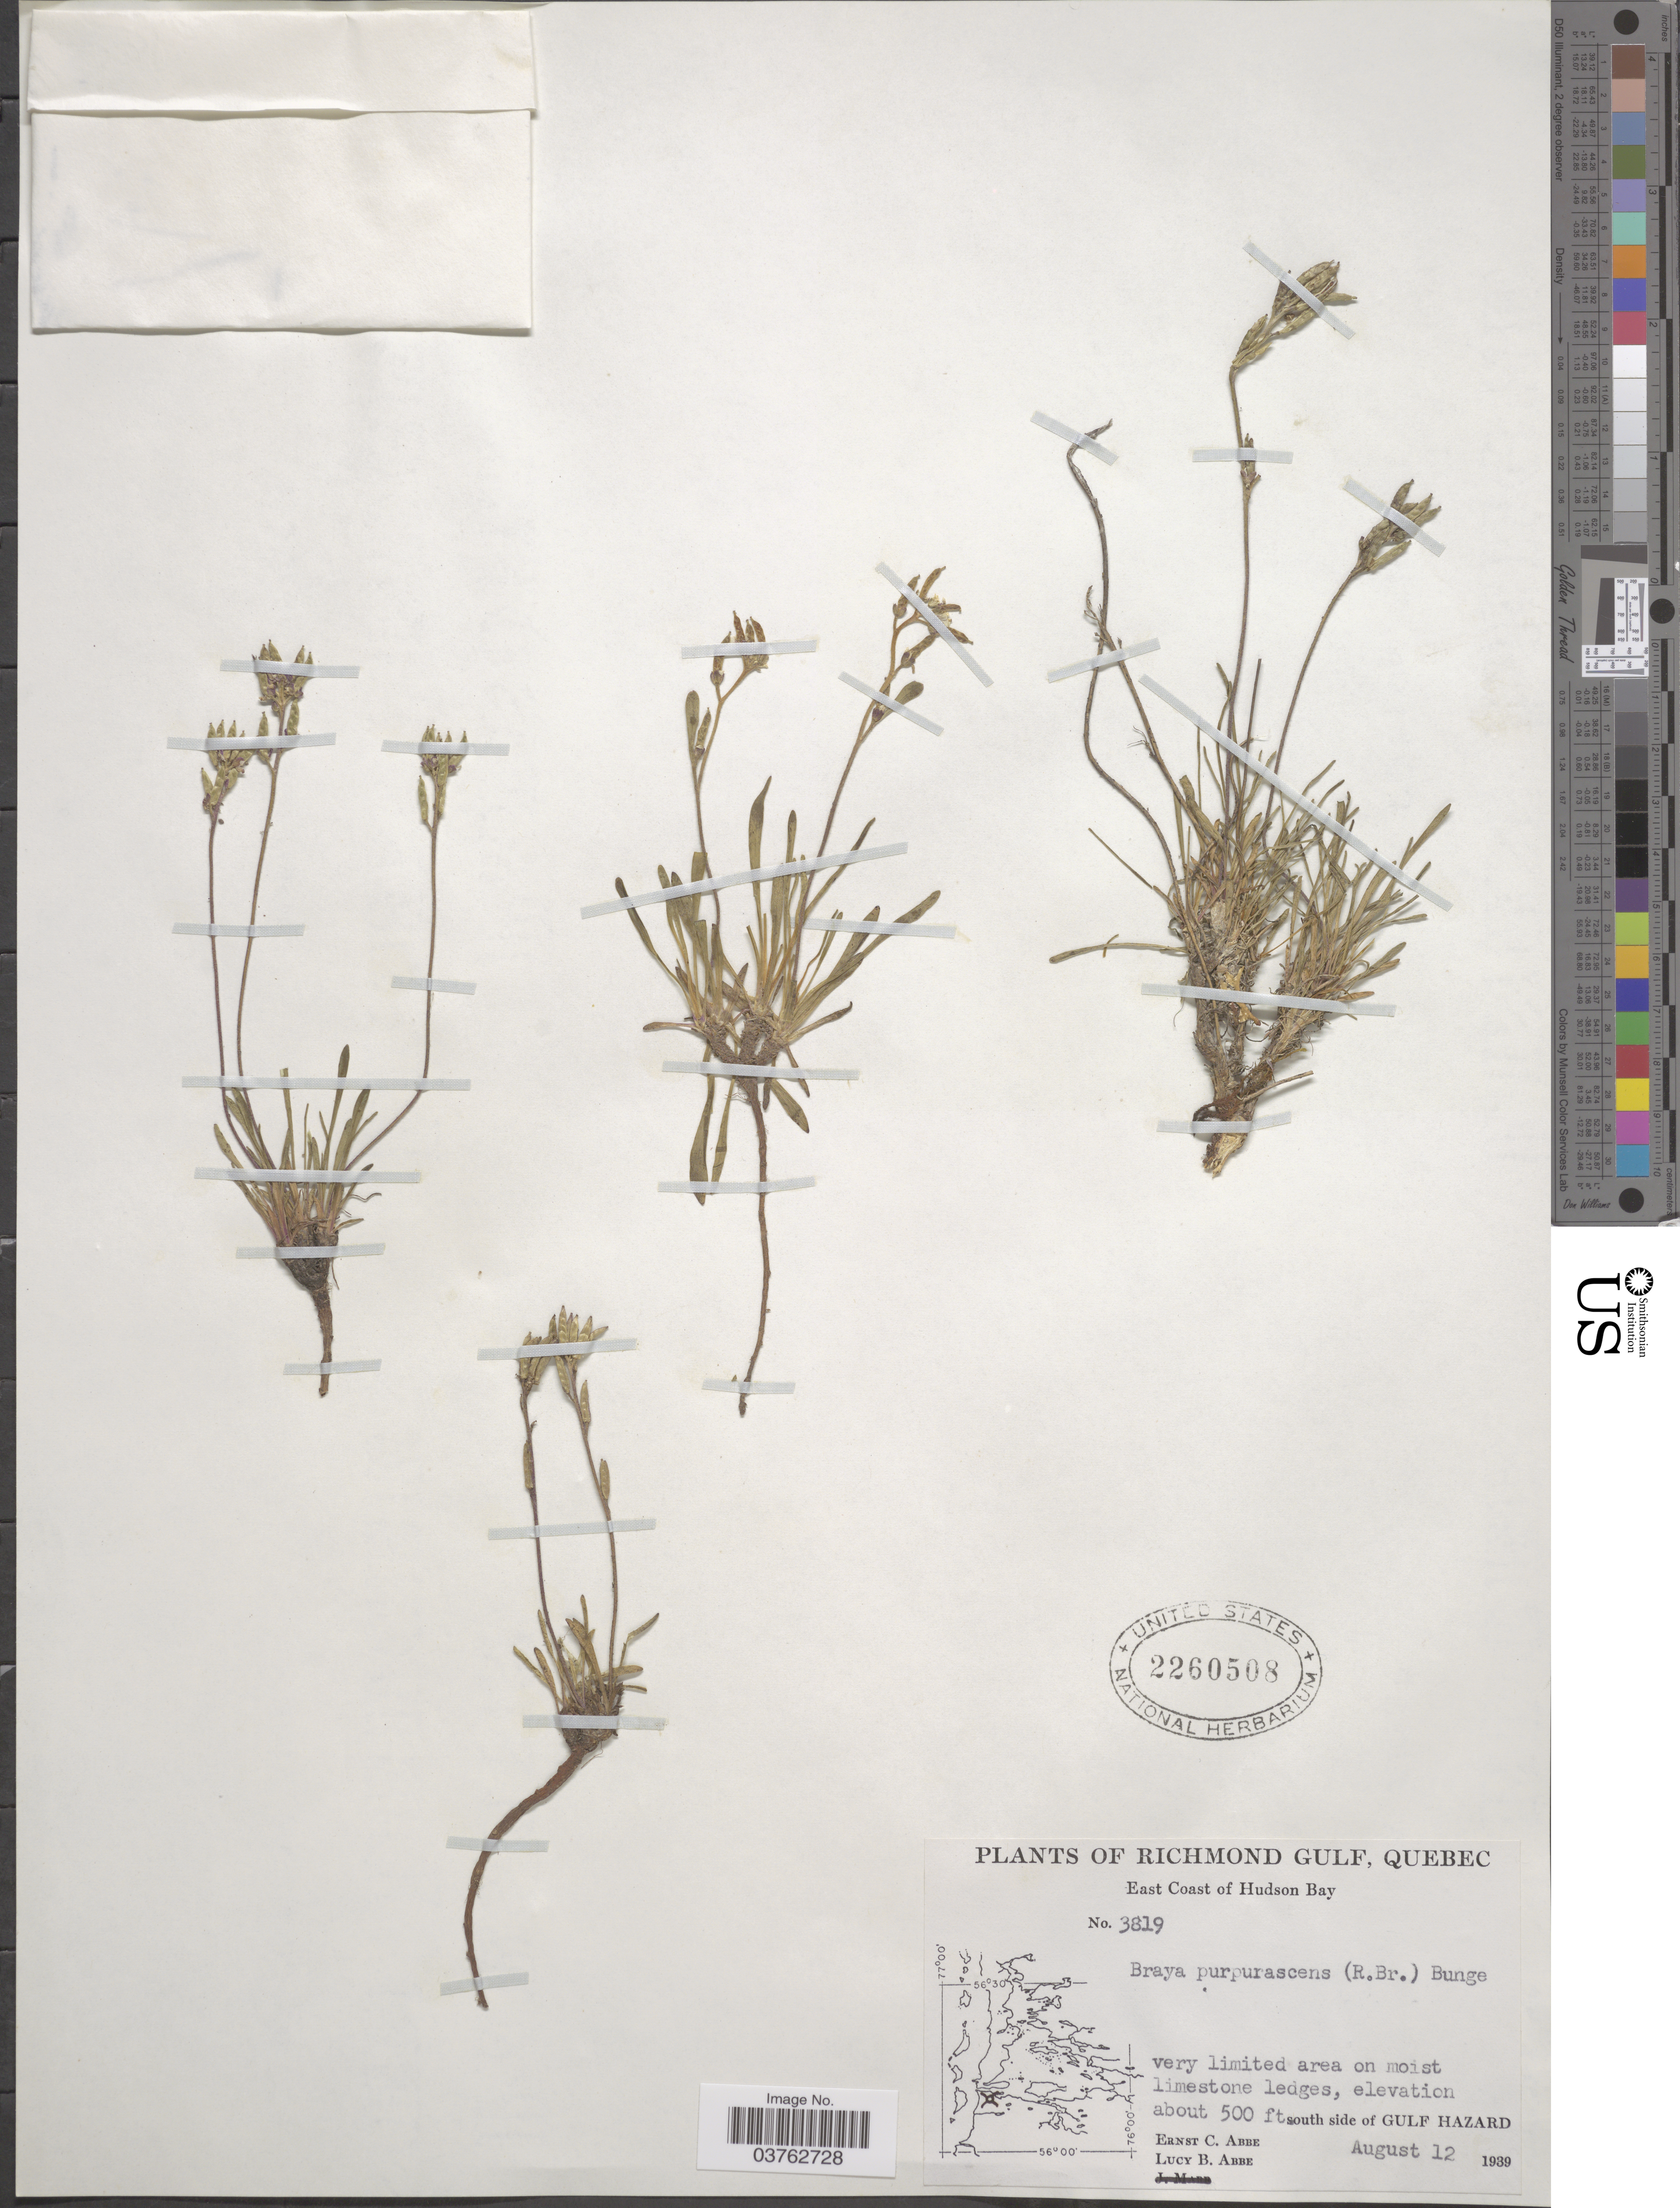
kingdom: Plantae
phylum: Tracheophyta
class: Magnoliopsida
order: Brassicales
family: Brassicaceae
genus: Braya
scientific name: Braya purpurascens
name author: (R. Br.) Bunge ex Ledeb.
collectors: E. C. Abbe & L. B. Abbe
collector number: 3819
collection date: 1939-08-12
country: Canada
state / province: Quebec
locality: Richmond Gulf. East Coast of Hudson Bay. South side of Gulf Hazard.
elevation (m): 152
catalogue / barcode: US 2260508